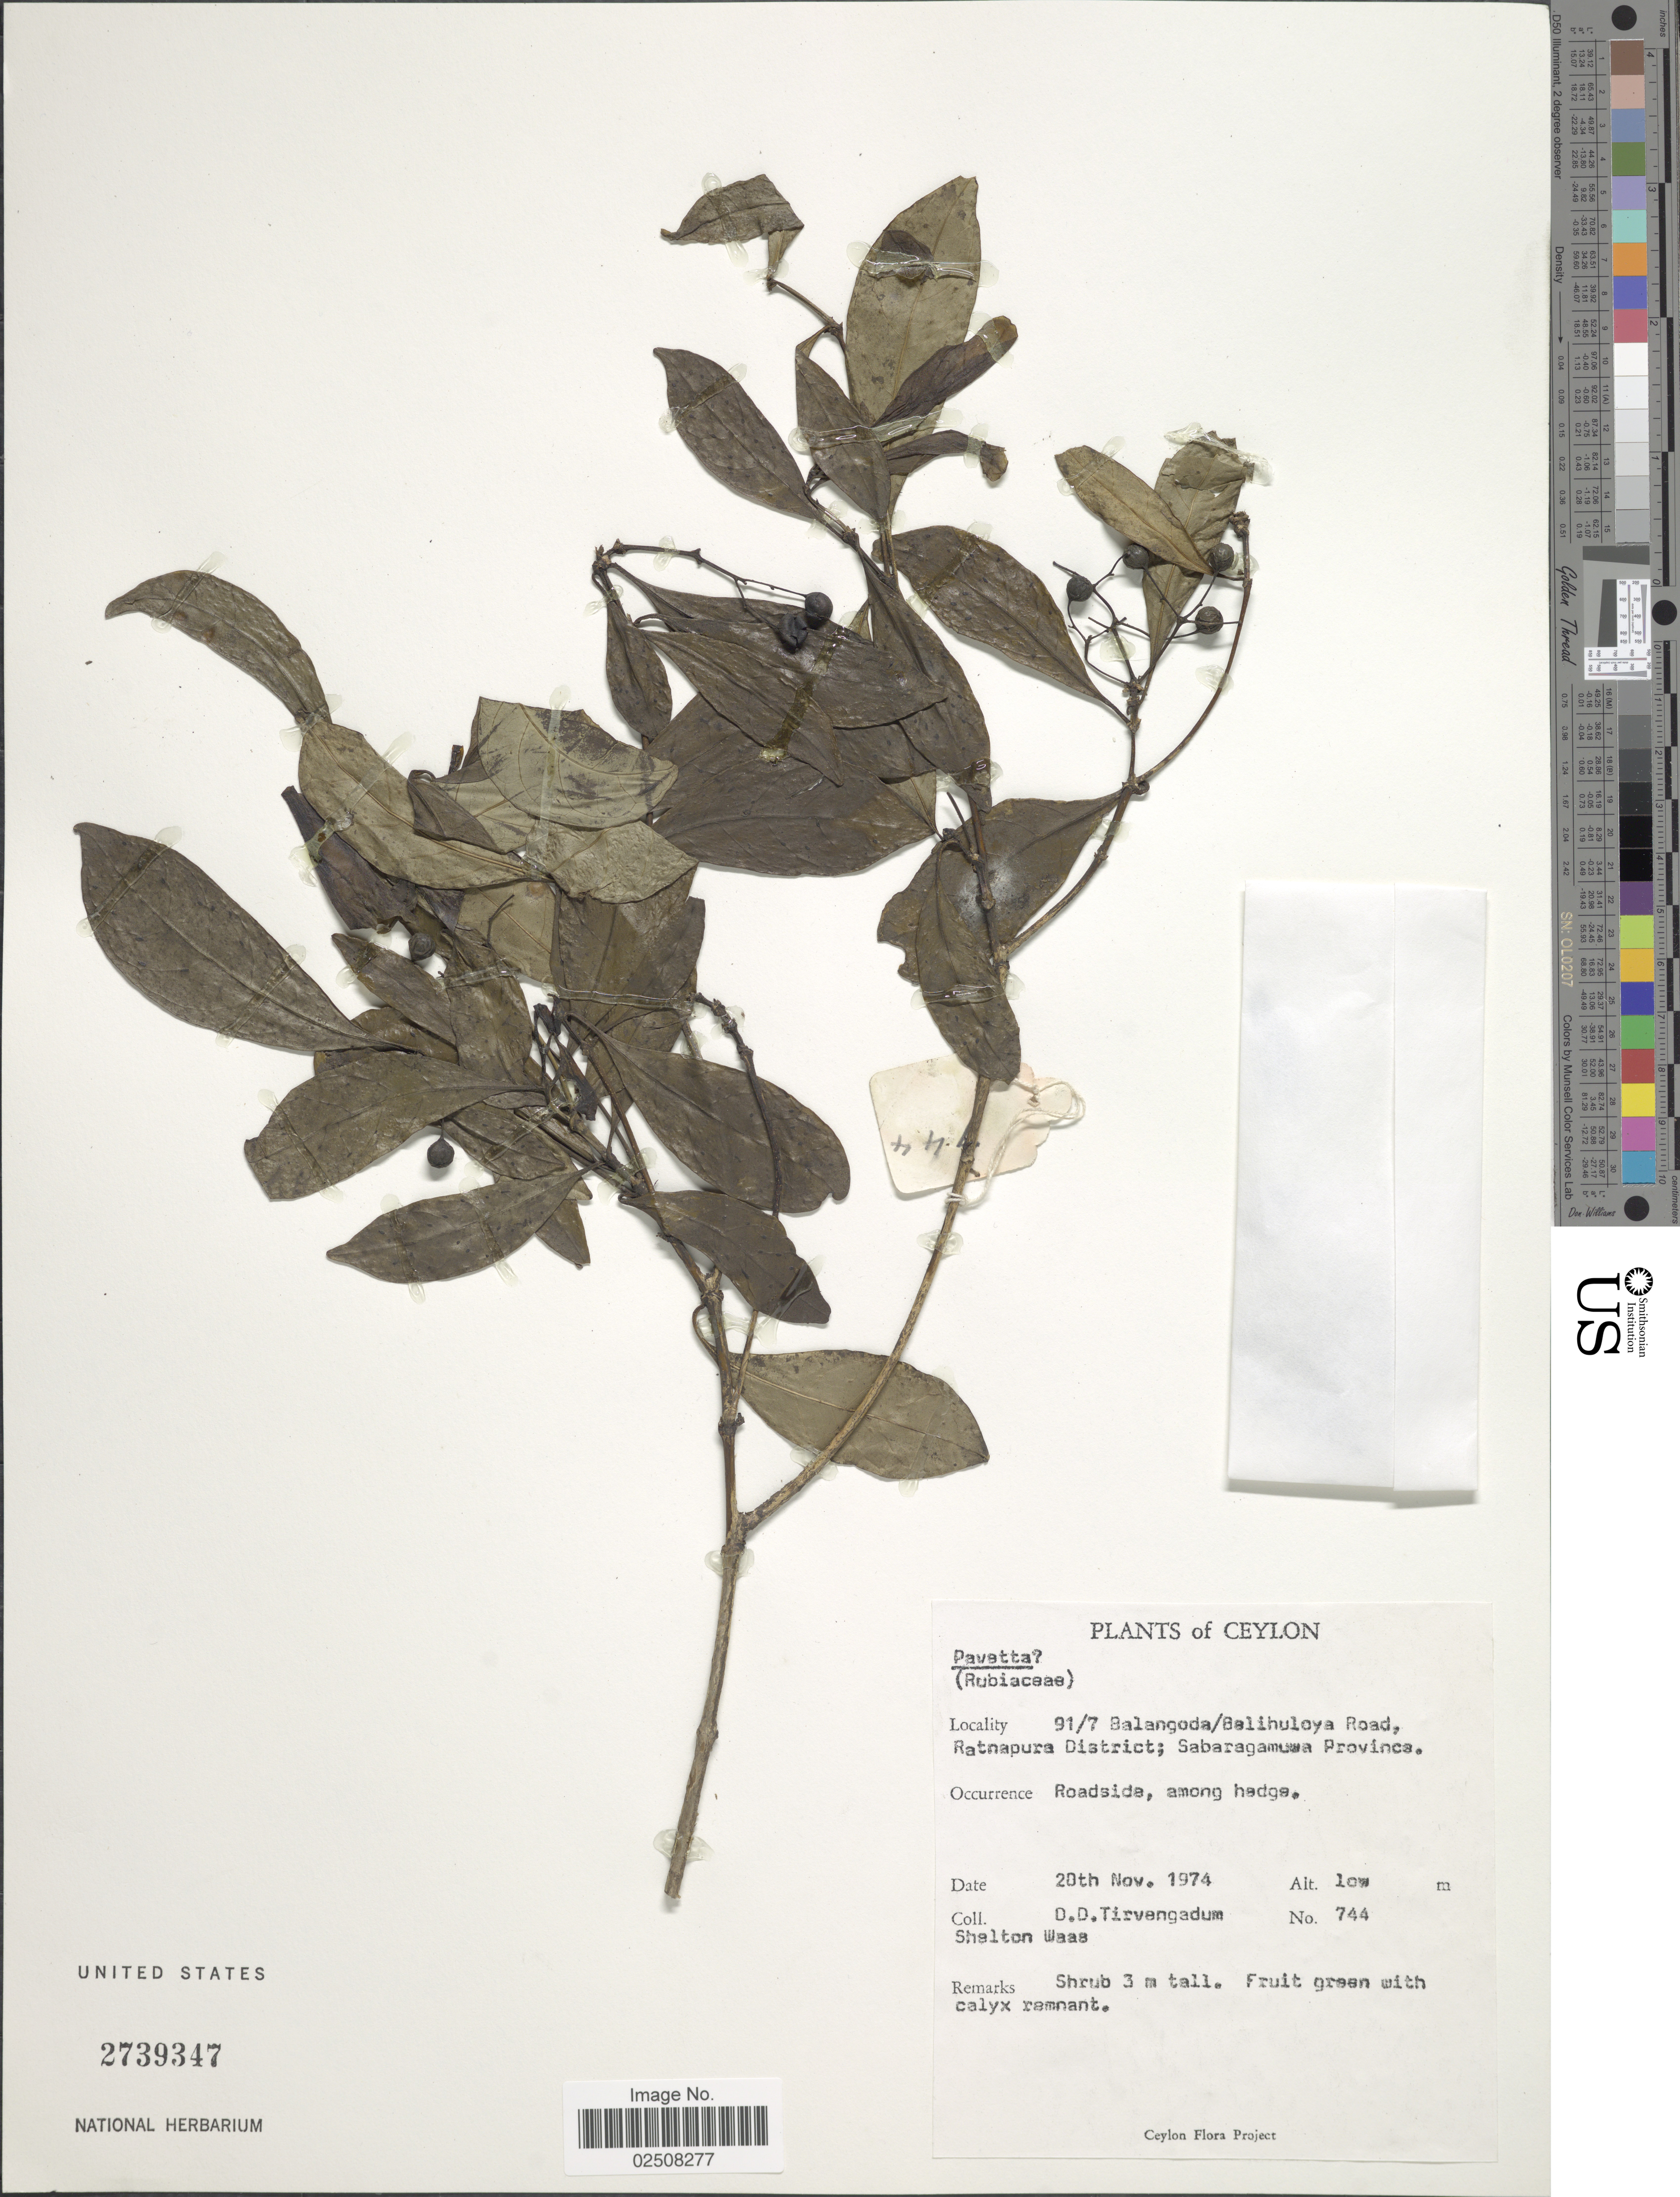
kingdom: Plantae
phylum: Tracheophyta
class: Magnoliopsida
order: Gentianales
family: Rubiaceae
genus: Pavetta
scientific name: Pavetta sp.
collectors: D. Tirvengadum & S. Waas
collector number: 744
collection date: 1974-11-20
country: Sri Lanka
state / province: Sabaragamuwa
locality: Ceylon, 91/7 Balangoda/Balihuloya Road, Ratnapura District; Roadside, among hedge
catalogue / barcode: US 2739347